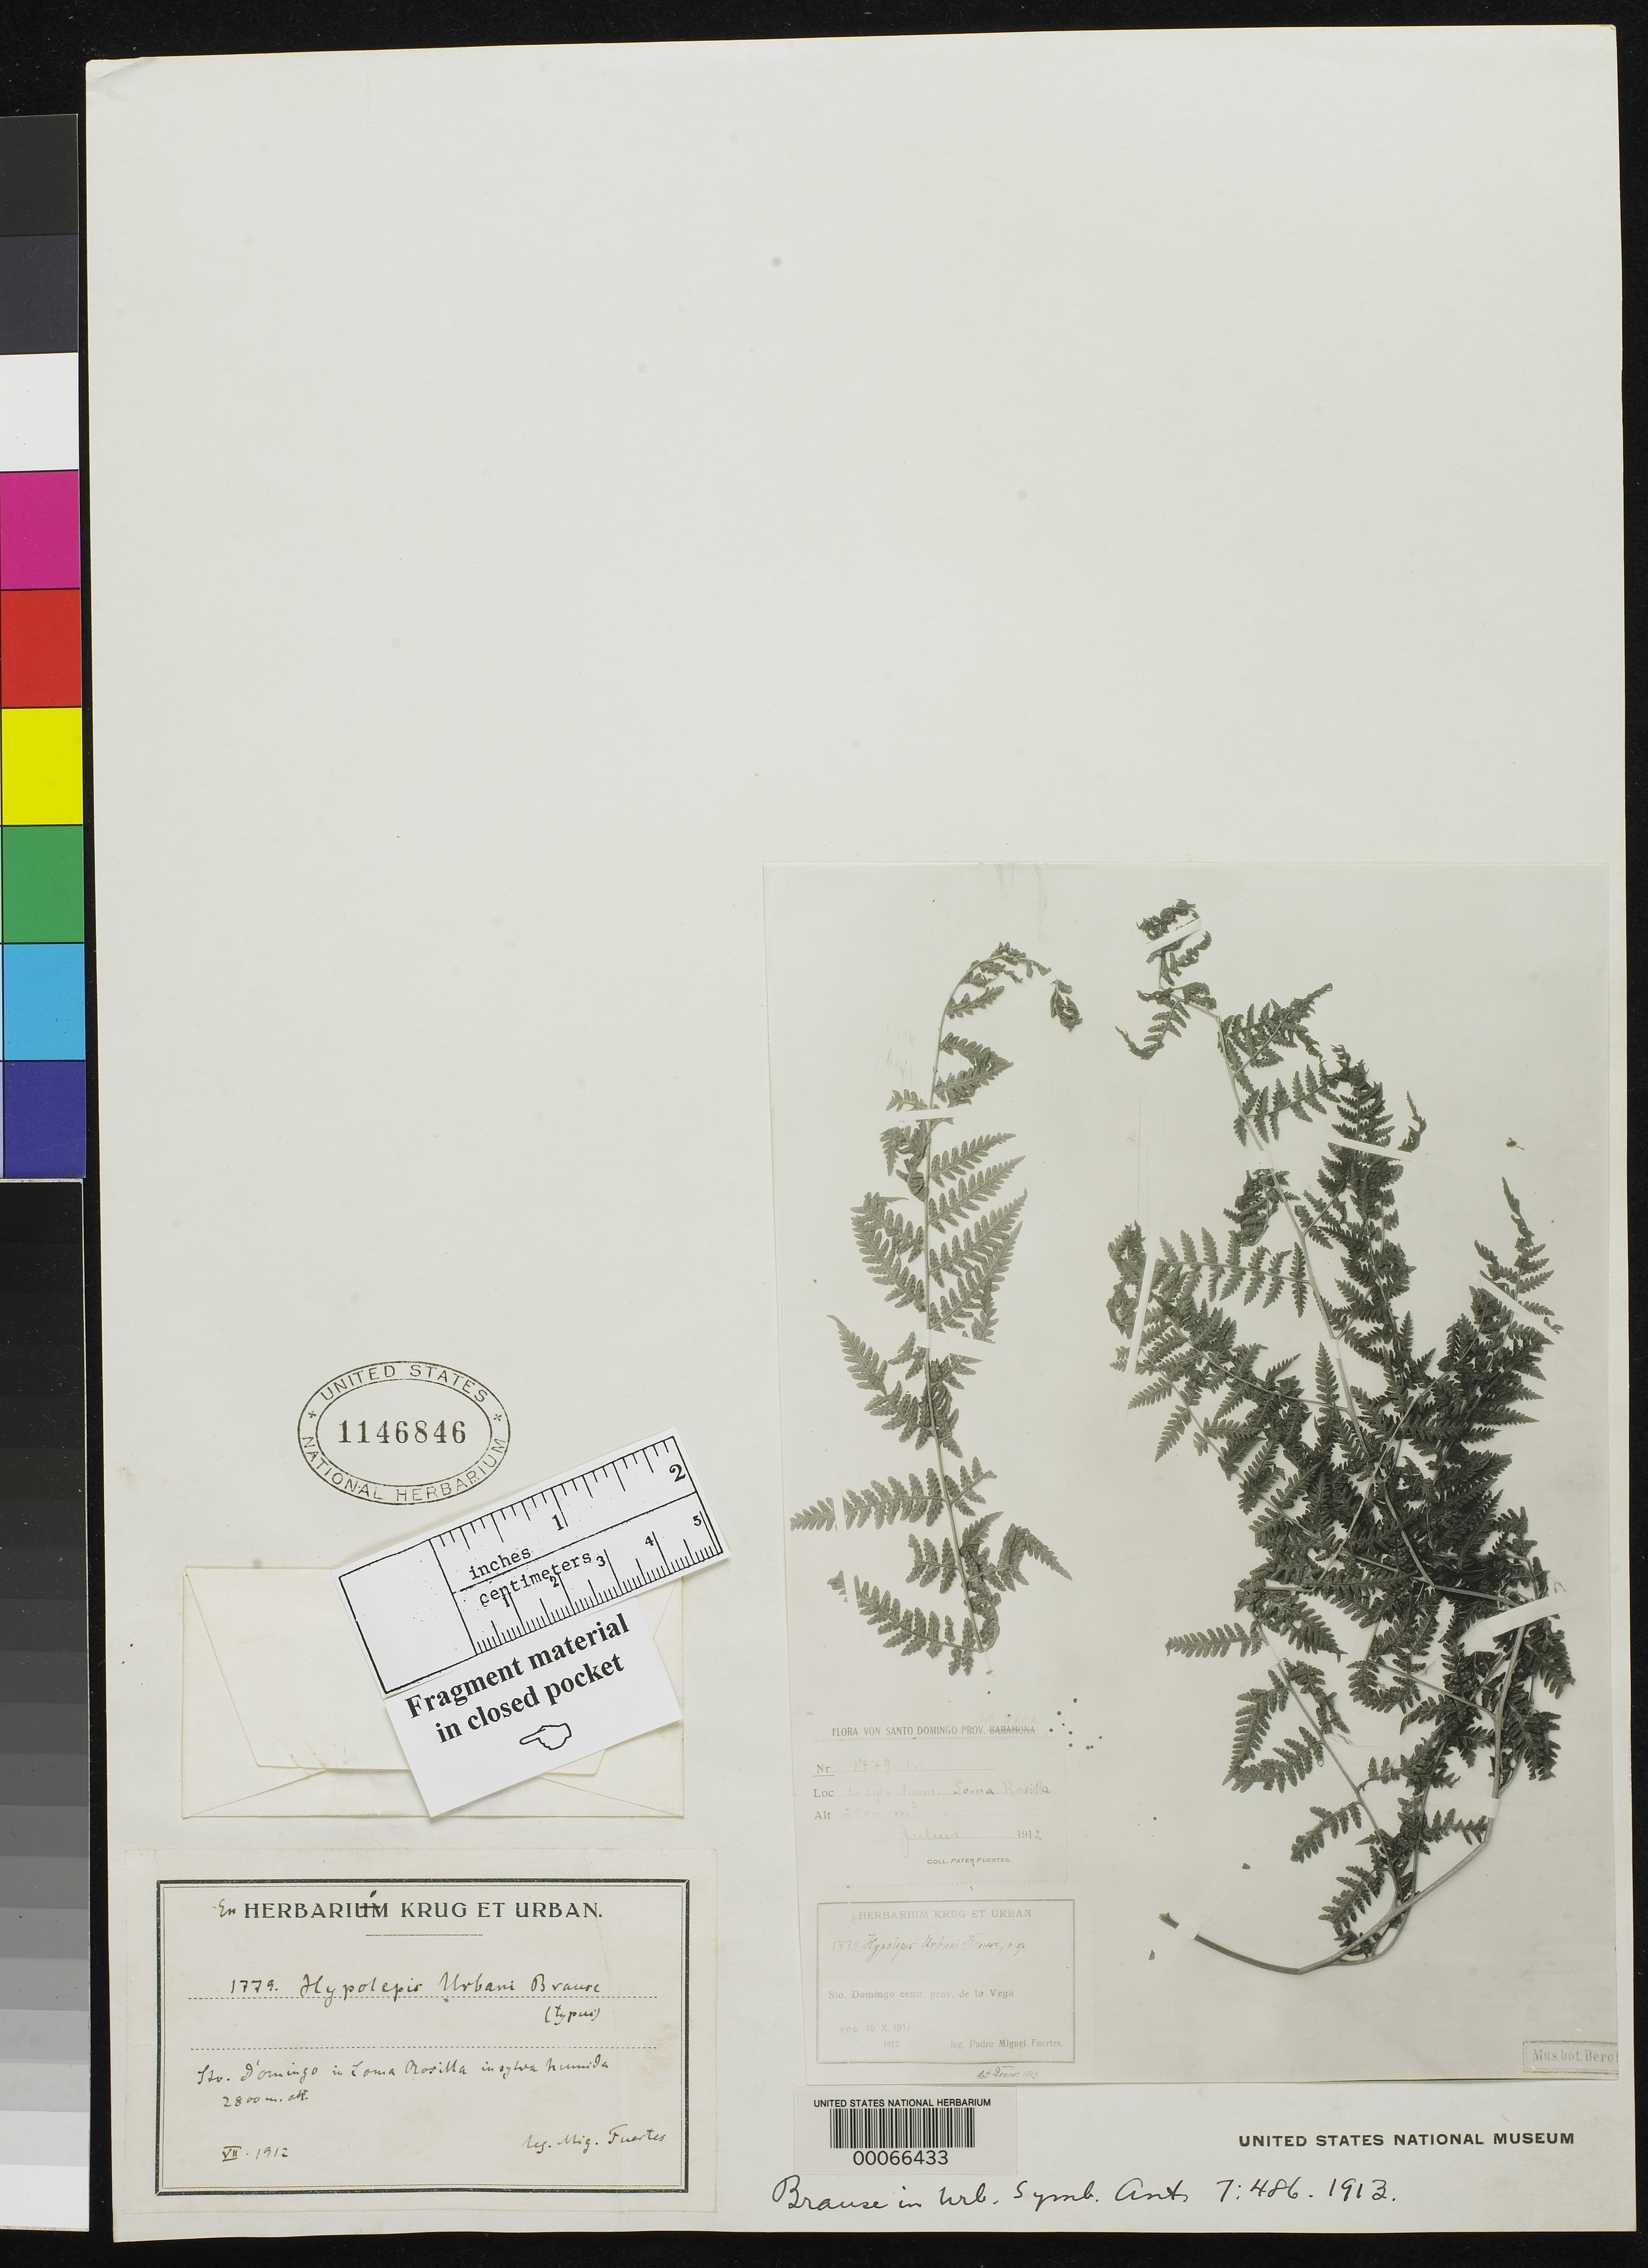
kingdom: Plantae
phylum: Tracheophyta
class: Polypodiopsida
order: Polypodiales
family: Dennstaedtiaceae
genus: Hypolepis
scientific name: Hypolepis urbanii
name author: Brause in Urb.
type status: Isotype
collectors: M. D. Fuertes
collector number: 1779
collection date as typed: Jul 1912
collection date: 1912-07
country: Dominican Republic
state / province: La Vega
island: Hispaniola Island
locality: Noche Buena.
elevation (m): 2800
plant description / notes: Photograph and fragmentary material of (holo)type specimen ex herb. Krug & Urban.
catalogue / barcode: US 1146846